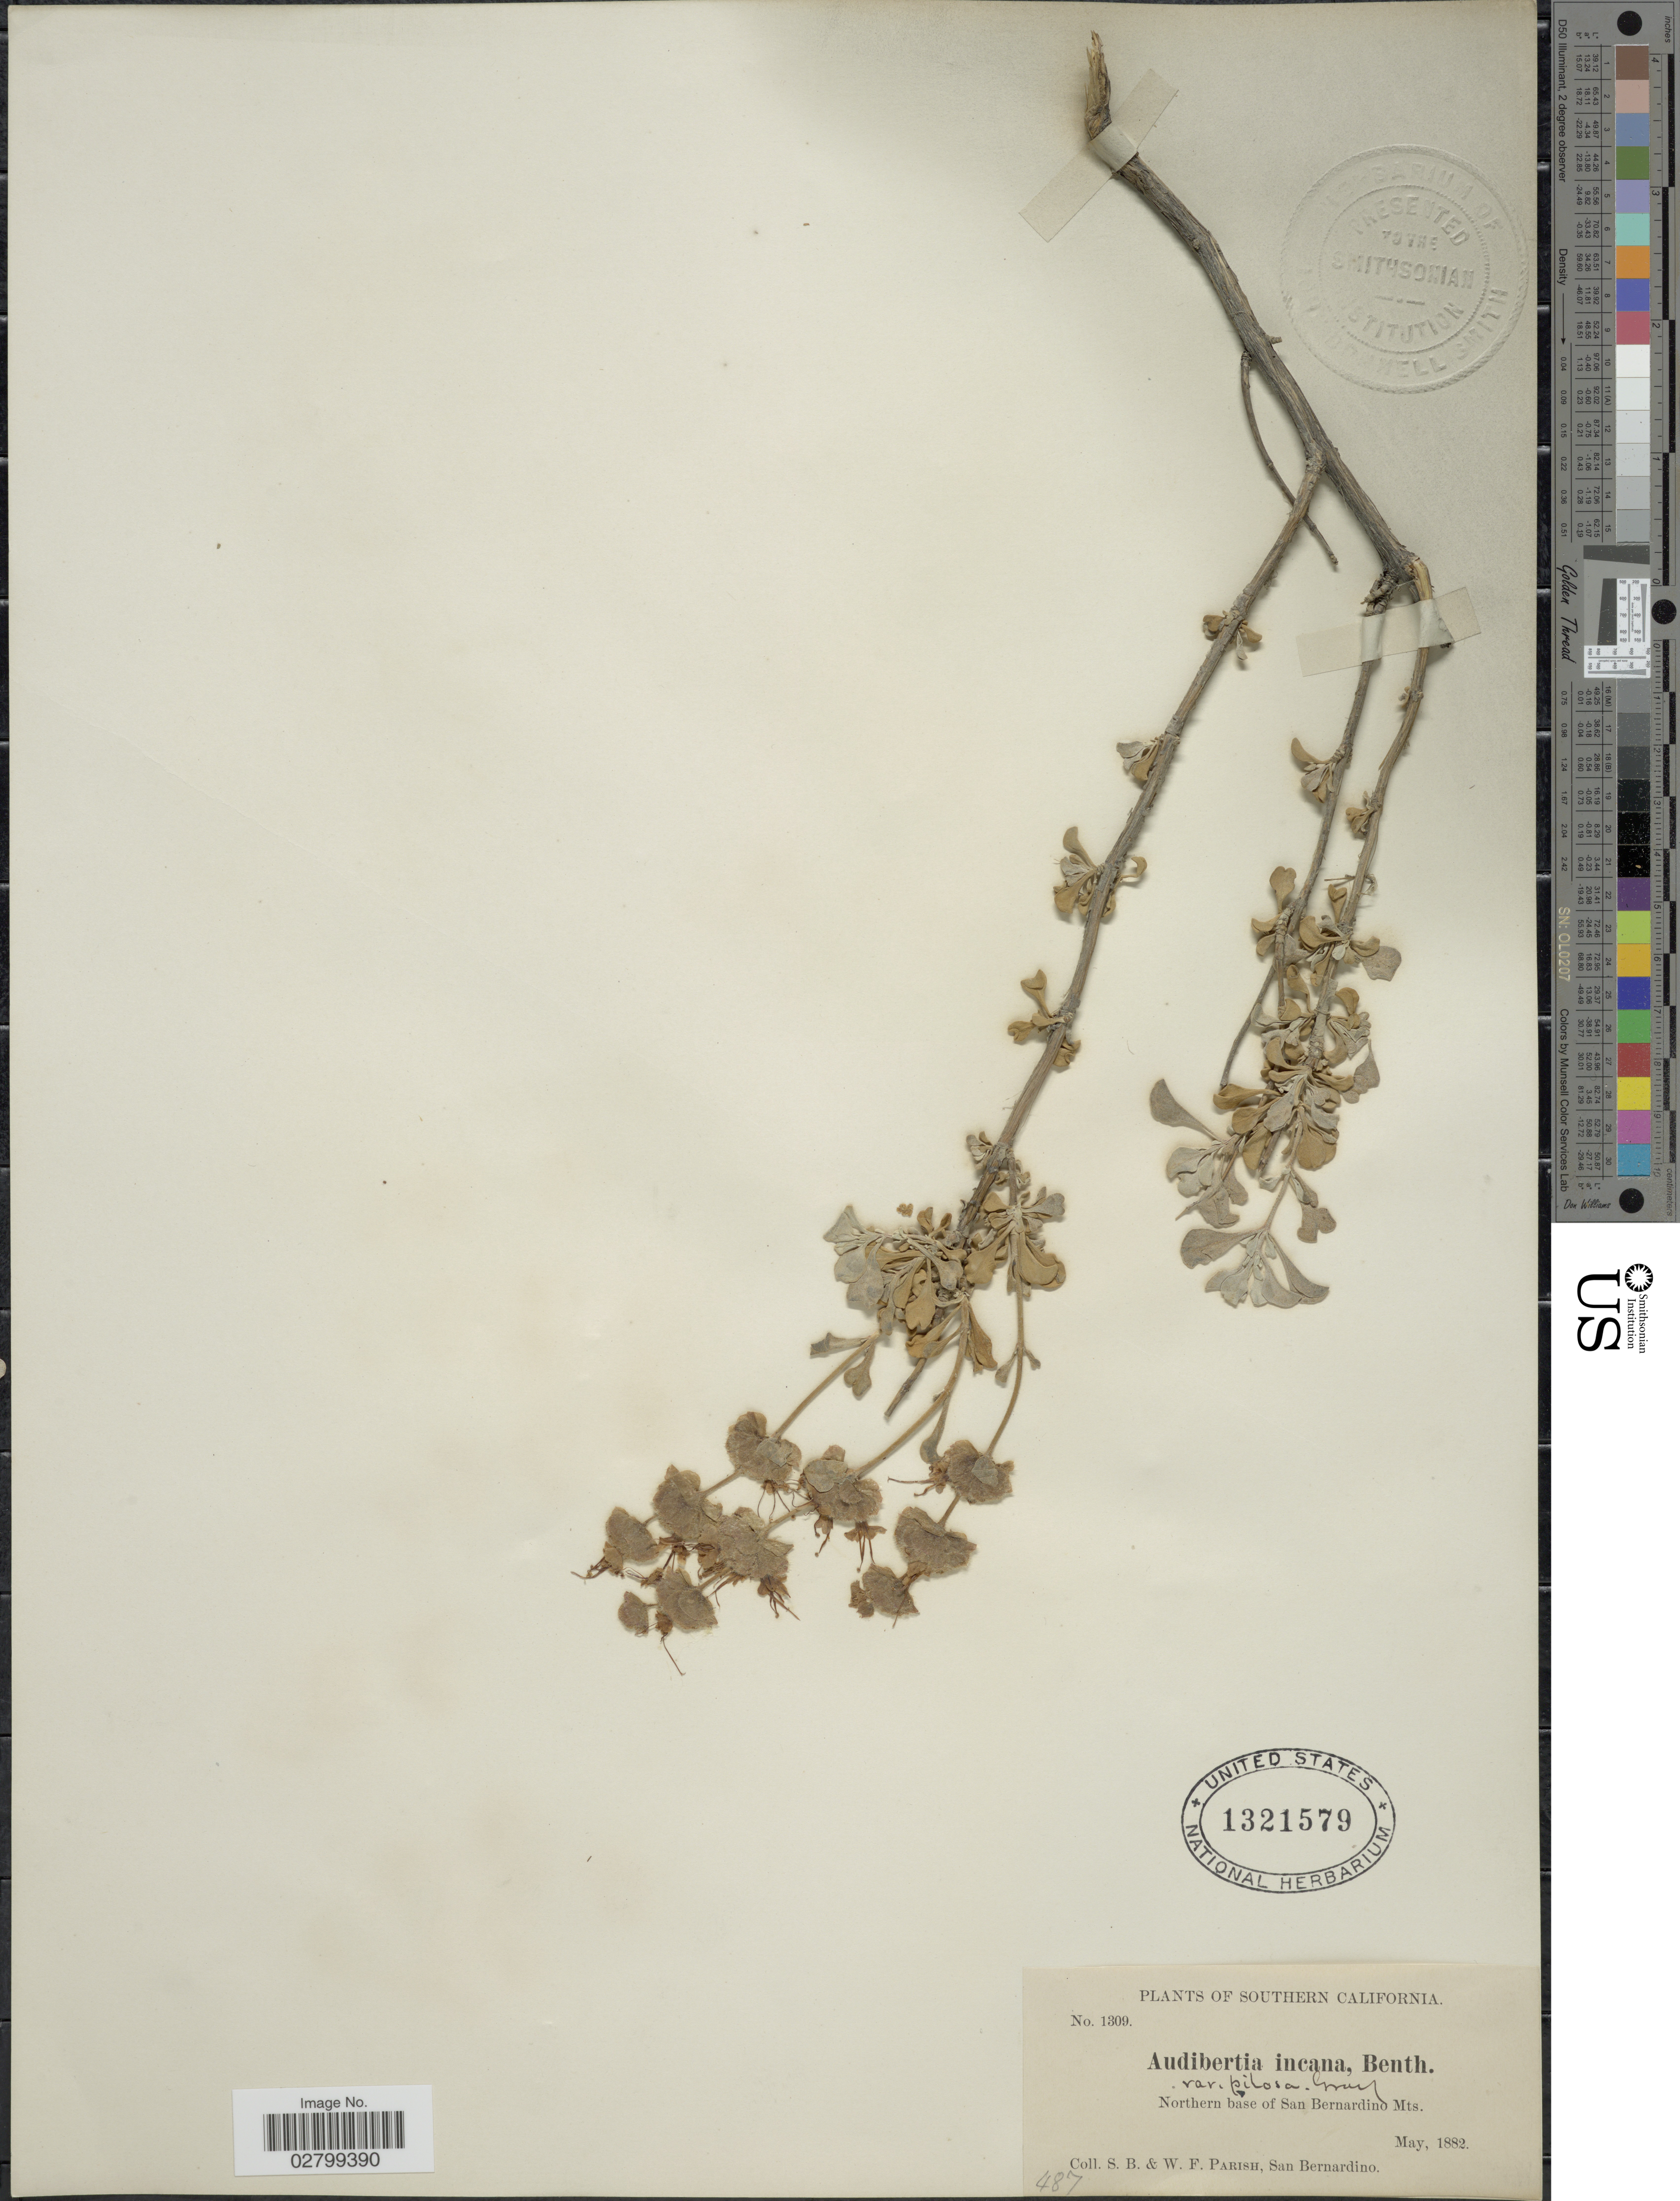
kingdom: Plantae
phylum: Tracheophyta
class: Magnoliopsida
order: Lamiales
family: Lamiaceae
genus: Salvia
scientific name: Salvia dorrii var. pilosa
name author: (A. Gray) Strachan & Reveal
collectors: S. B. Parish & W. F. Parish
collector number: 1309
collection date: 1882-05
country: United States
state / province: California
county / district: San Bernardino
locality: Southern California. Northern base of San Bernardino Mts.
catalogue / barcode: US 1321579